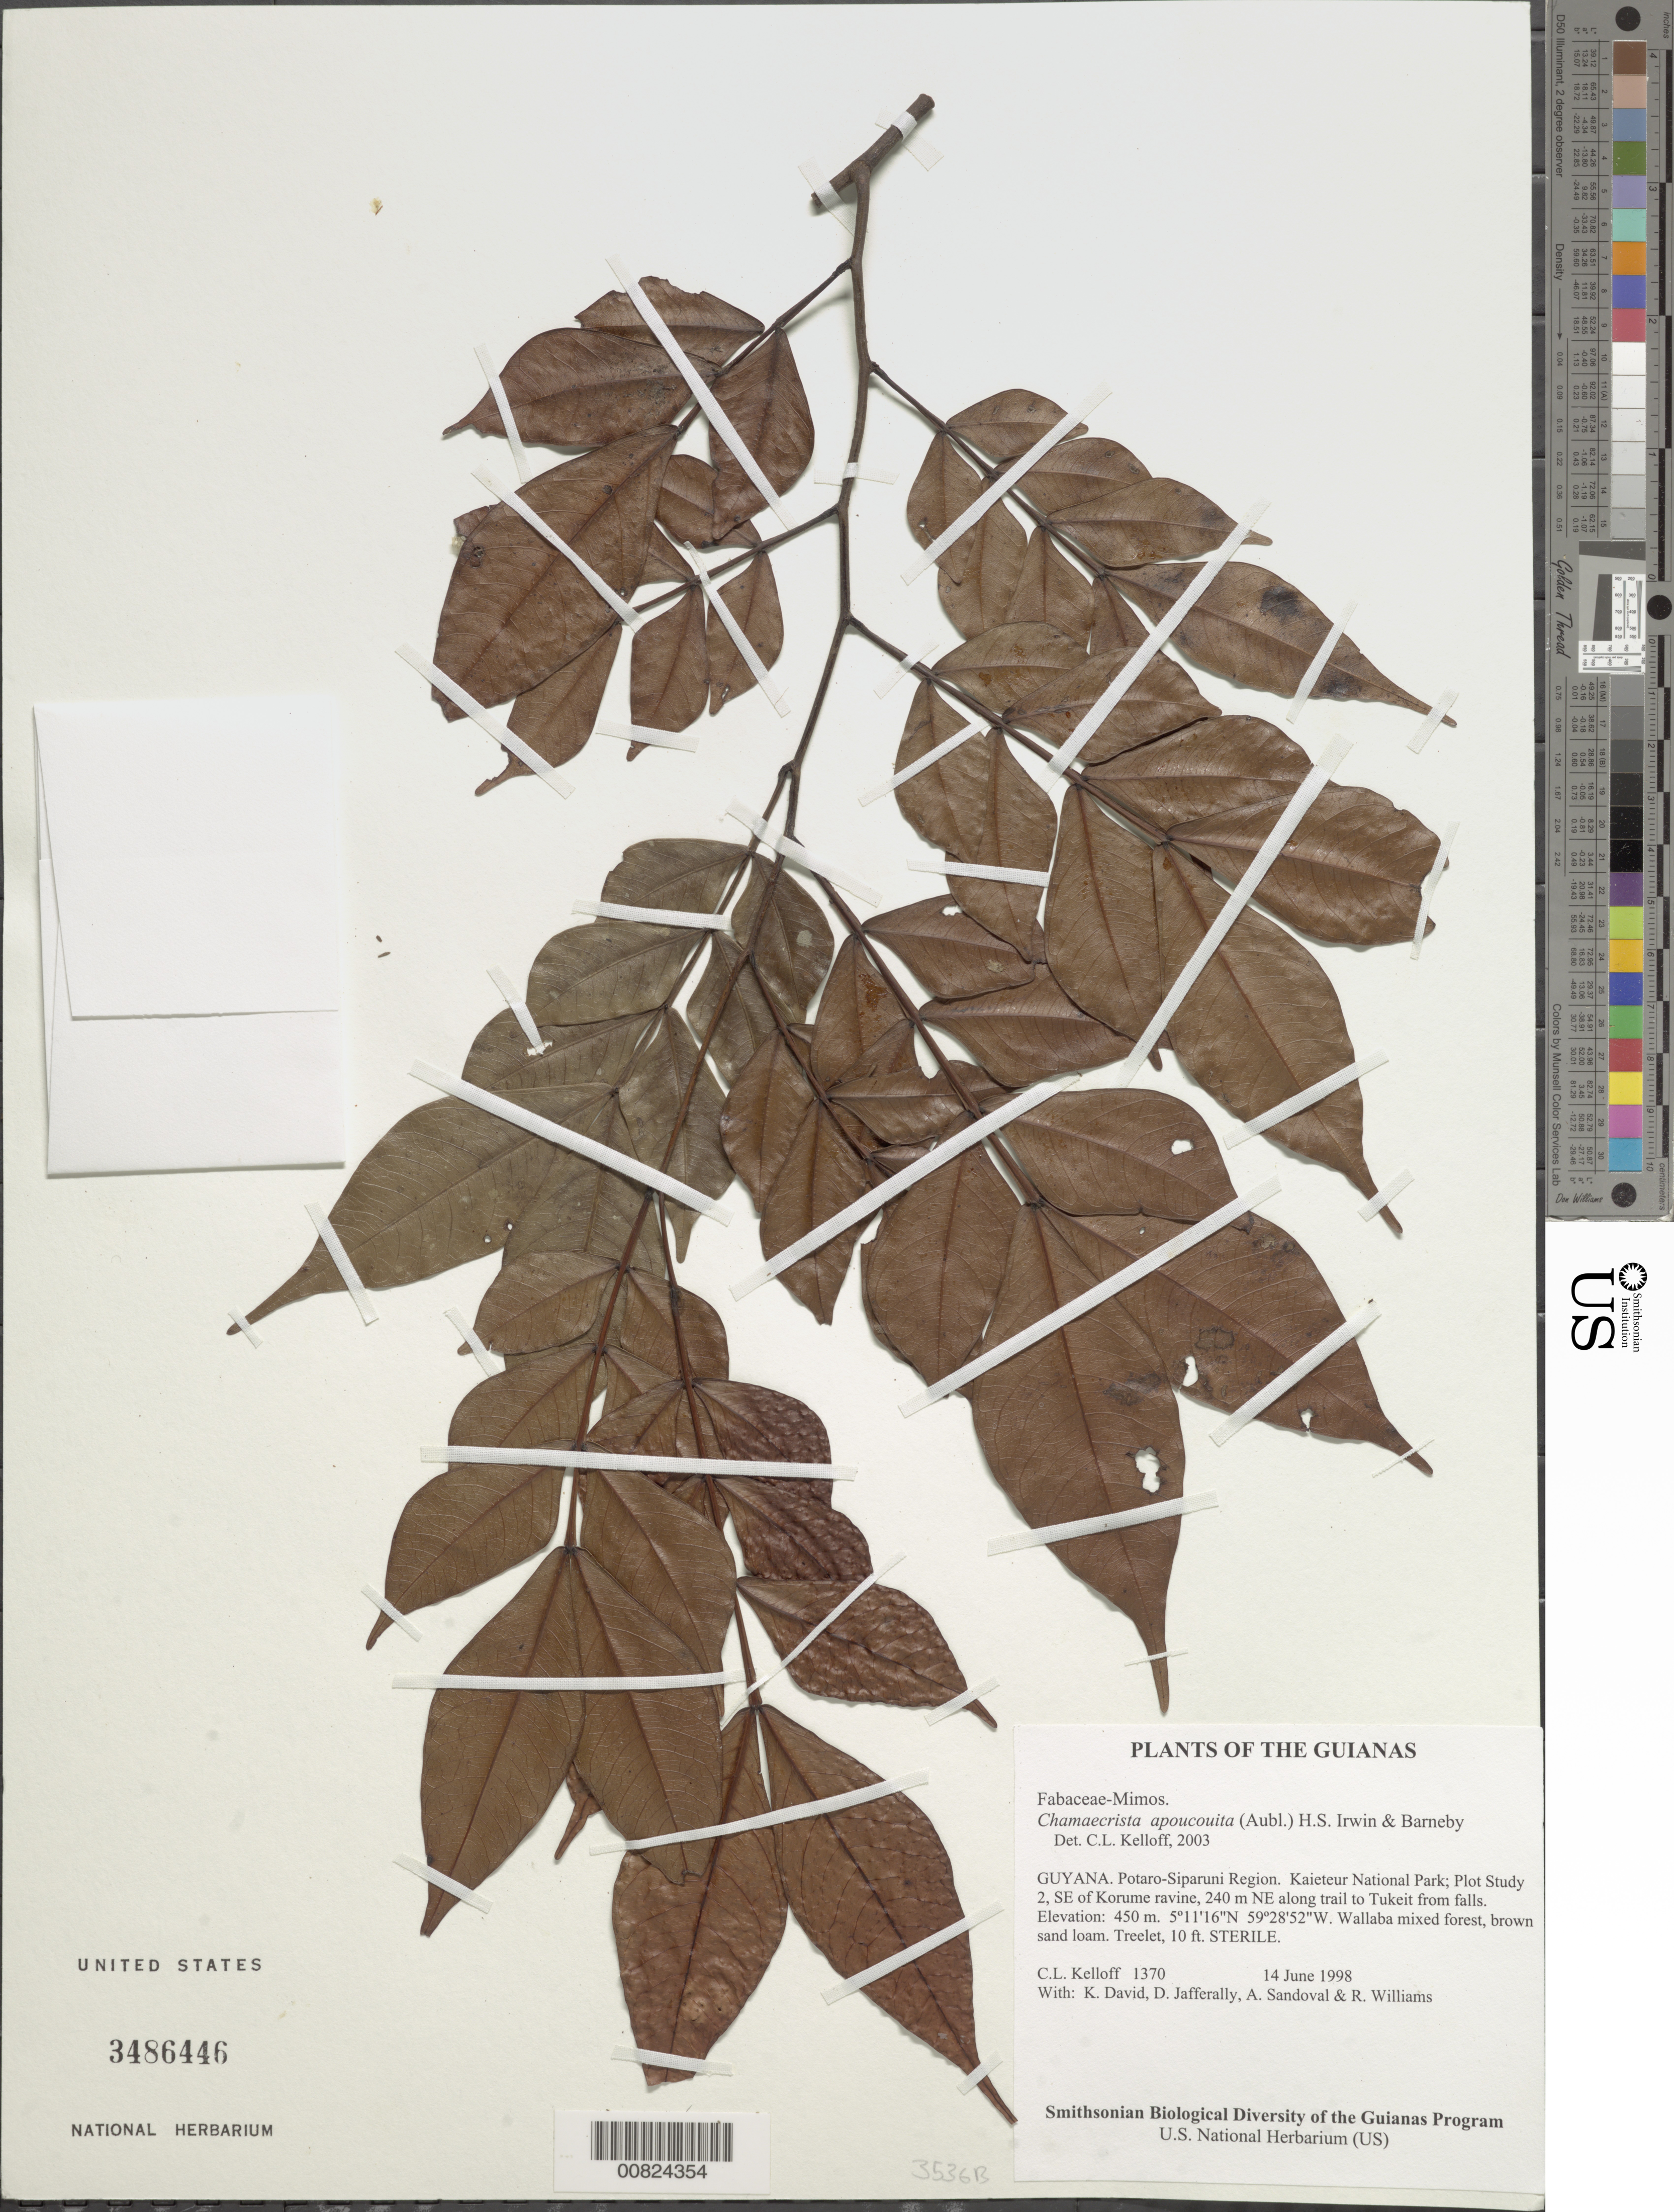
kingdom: Plantae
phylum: Tracheophyta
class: Magnoliopsida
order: Fabales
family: Fabaceae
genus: Chamaecrista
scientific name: Chamaecrista apoucouita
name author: (Aubl.) H.S. Irwin & Barneby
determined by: Kelloff, Carol L., (US), Smithsonian Institution - National Museum of Natural History (UNITED STATES)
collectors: C. L. Kelloff, K. David, D. Jafferally, A. Sandoval & R. Williams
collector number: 1370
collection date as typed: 14 June 1998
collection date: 1998-06-14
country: Guyana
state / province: Potaro-Siparuni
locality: Kaieteur National Park; Plot Study 2, SE of Korume ravine, 240 m NE along trail to Tukeit from falls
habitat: Wallaba mixed forest, brown sand loam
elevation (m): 450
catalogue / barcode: US 3486446